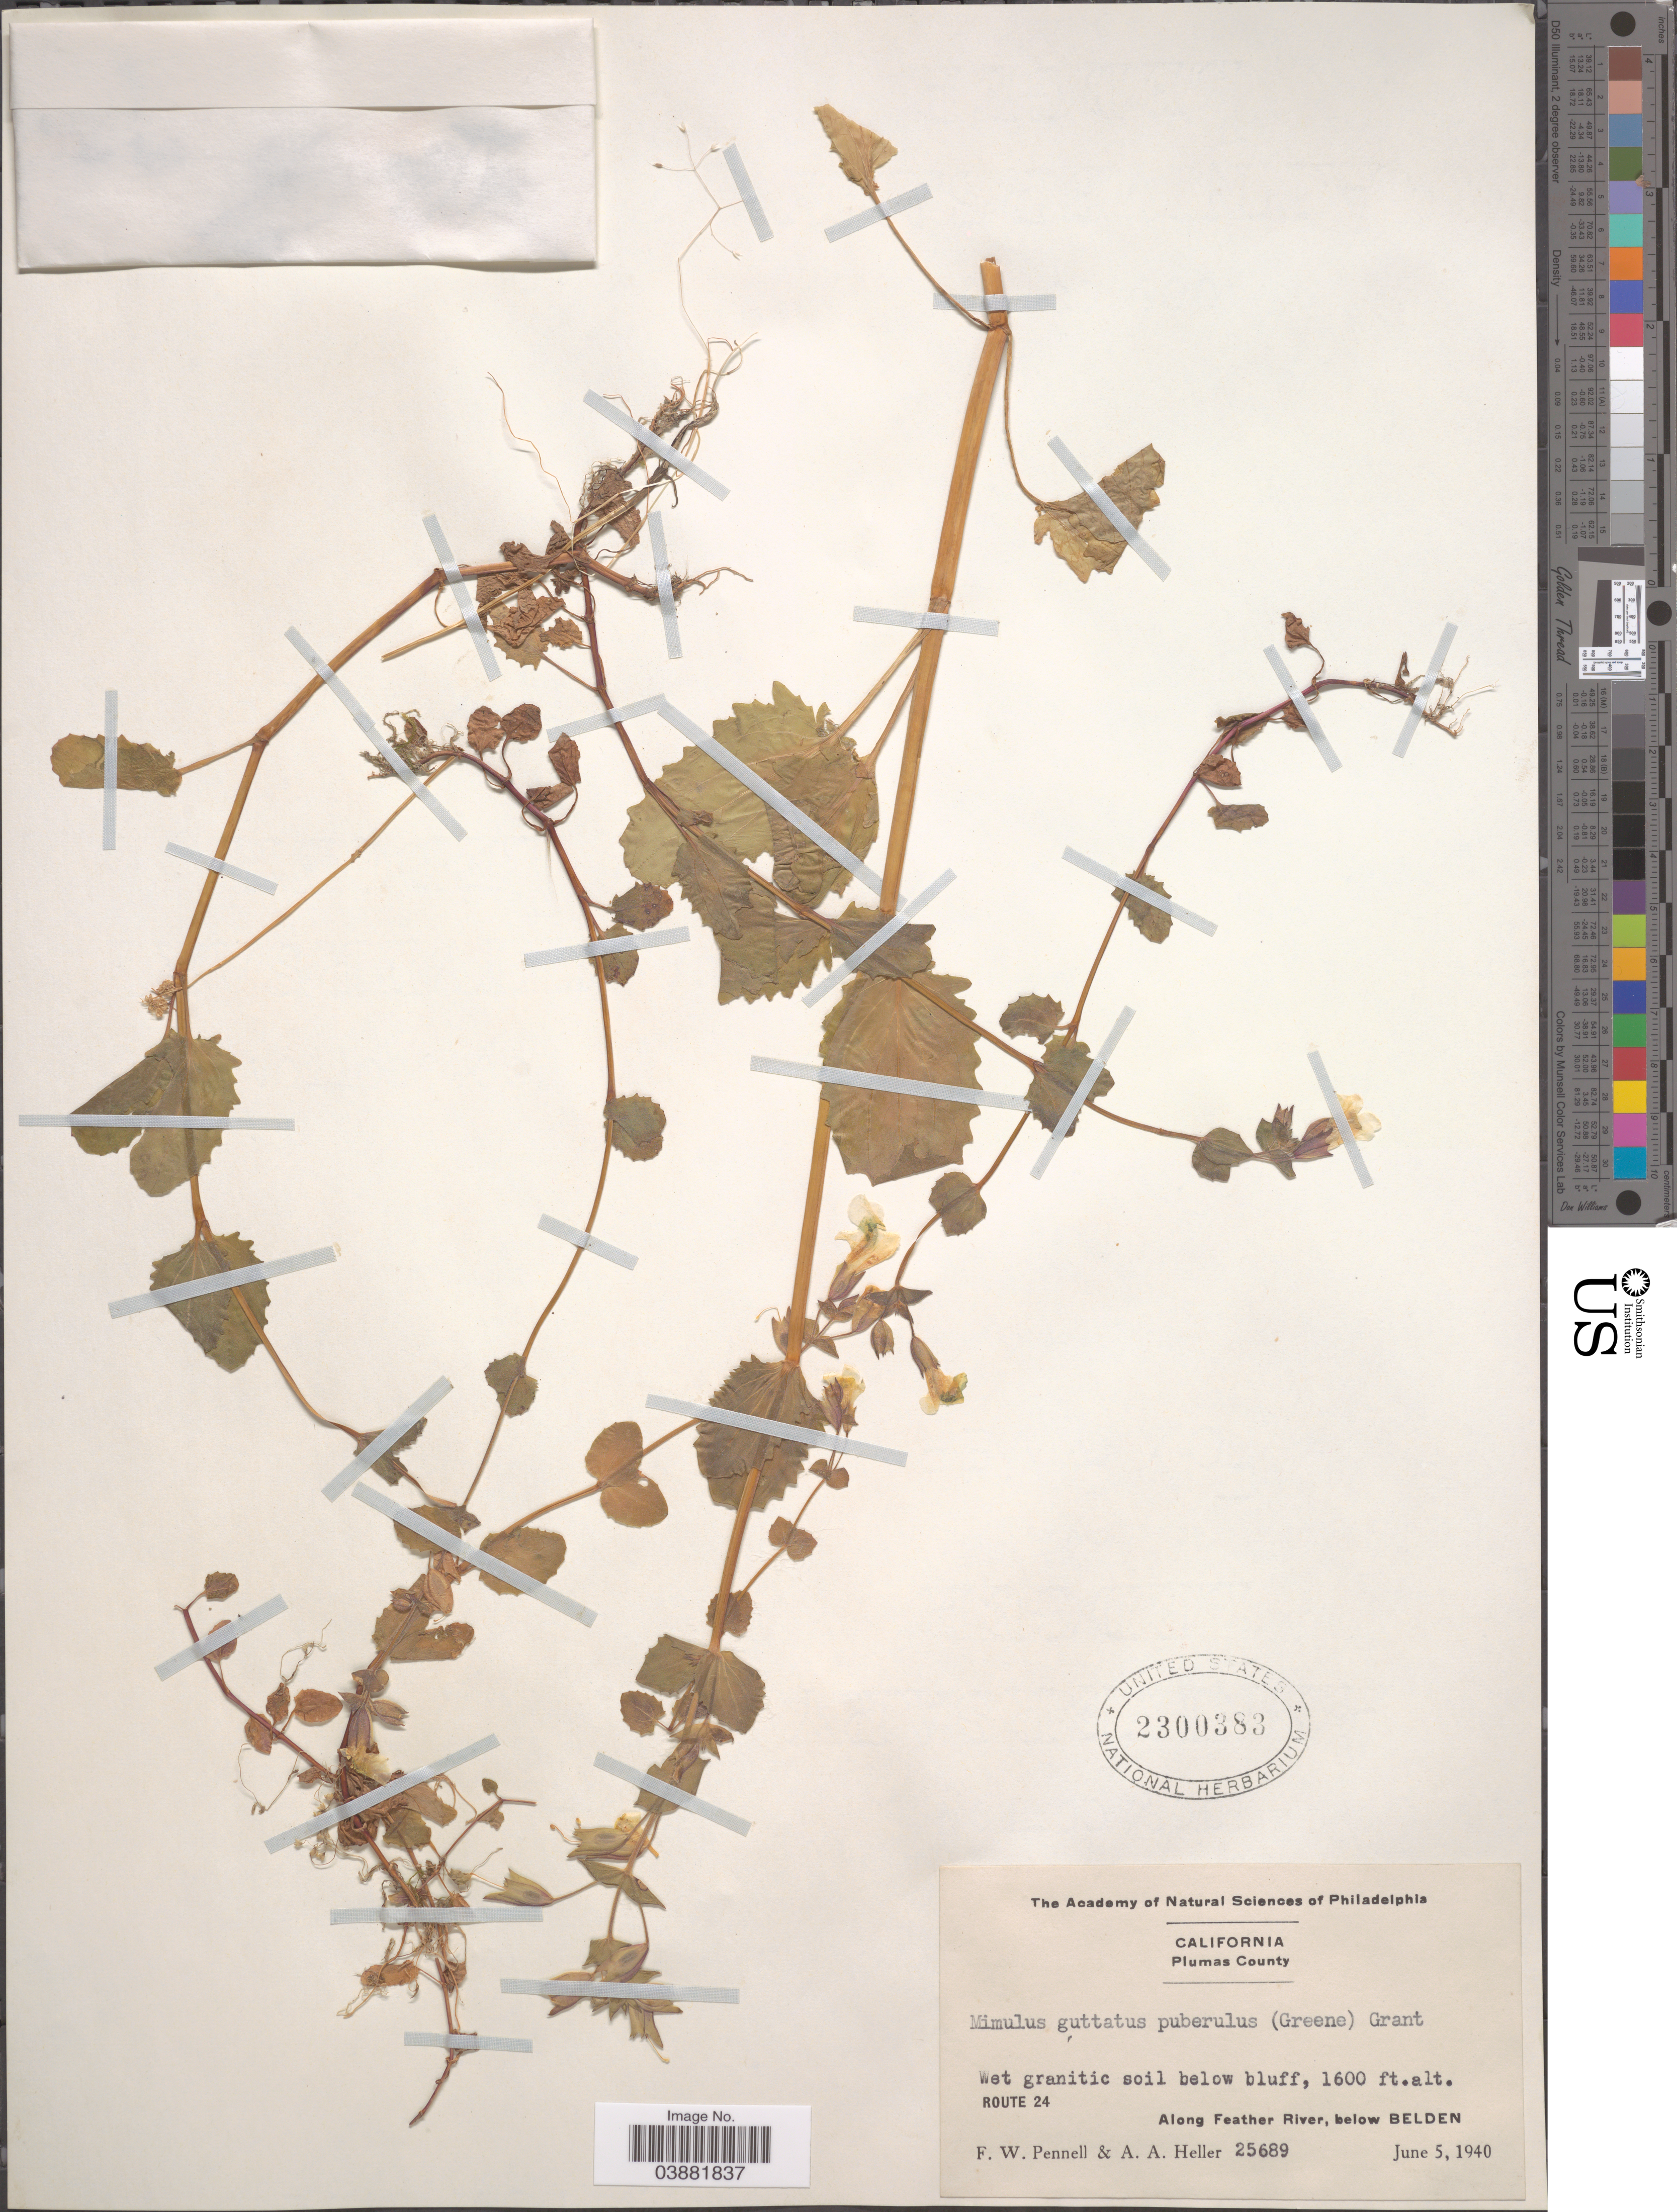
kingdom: Plantae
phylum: Tracheophyta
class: Magnoliopsida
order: Lamiales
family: Phrymaceae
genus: Mimulus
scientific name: Mimulus guttatus var. puberulus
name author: (Greene) A.L. Grant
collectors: F. W. Pennell & A. A. Heller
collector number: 25689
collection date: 1940-06-05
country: United States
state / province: California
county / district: Plumas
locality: Plumas County. Route 24. Along Feather River, below Belden.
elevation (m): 488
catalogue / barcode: US 2300388